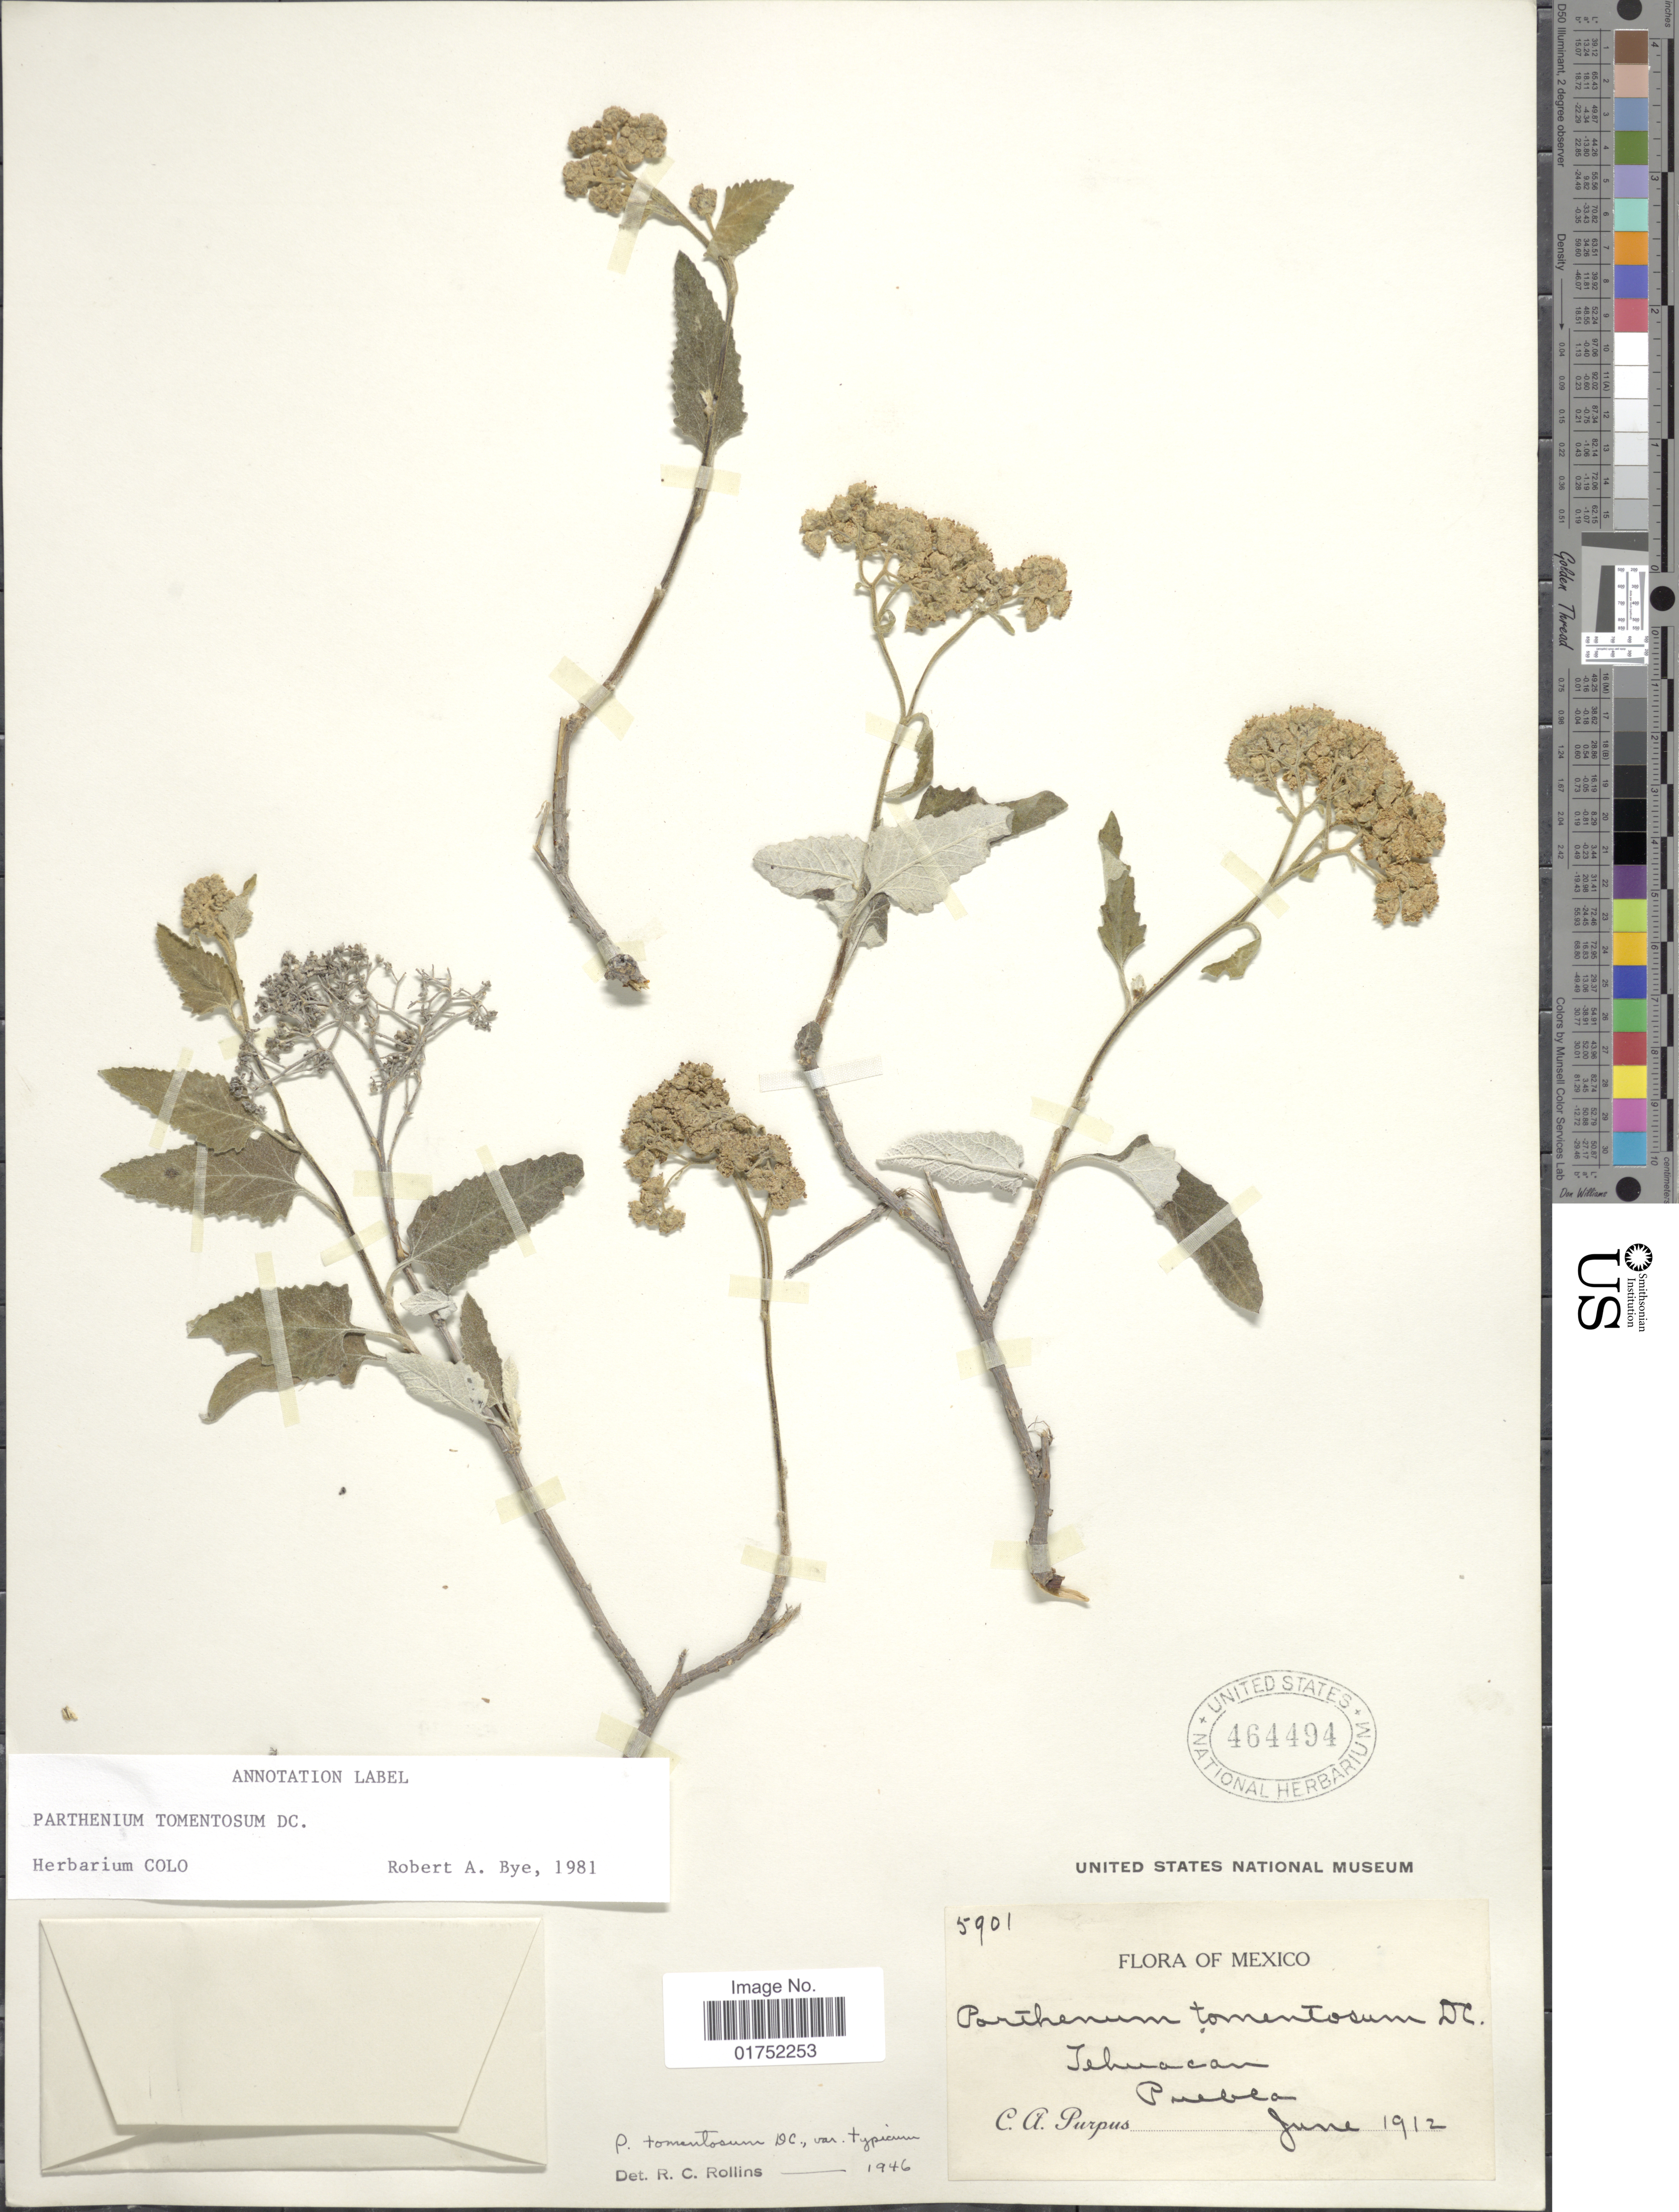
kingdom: Plantae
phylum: Tracheophyta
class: Magnoliopsida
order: Asterales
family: Asteraceae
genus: Parthenium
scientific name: Parthenium tomentosum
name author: DC.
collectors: C. A. Purpus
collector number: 5901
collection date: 1912-06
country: Mexico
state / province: Puebla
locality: Tehuacan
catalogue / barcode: US 464494